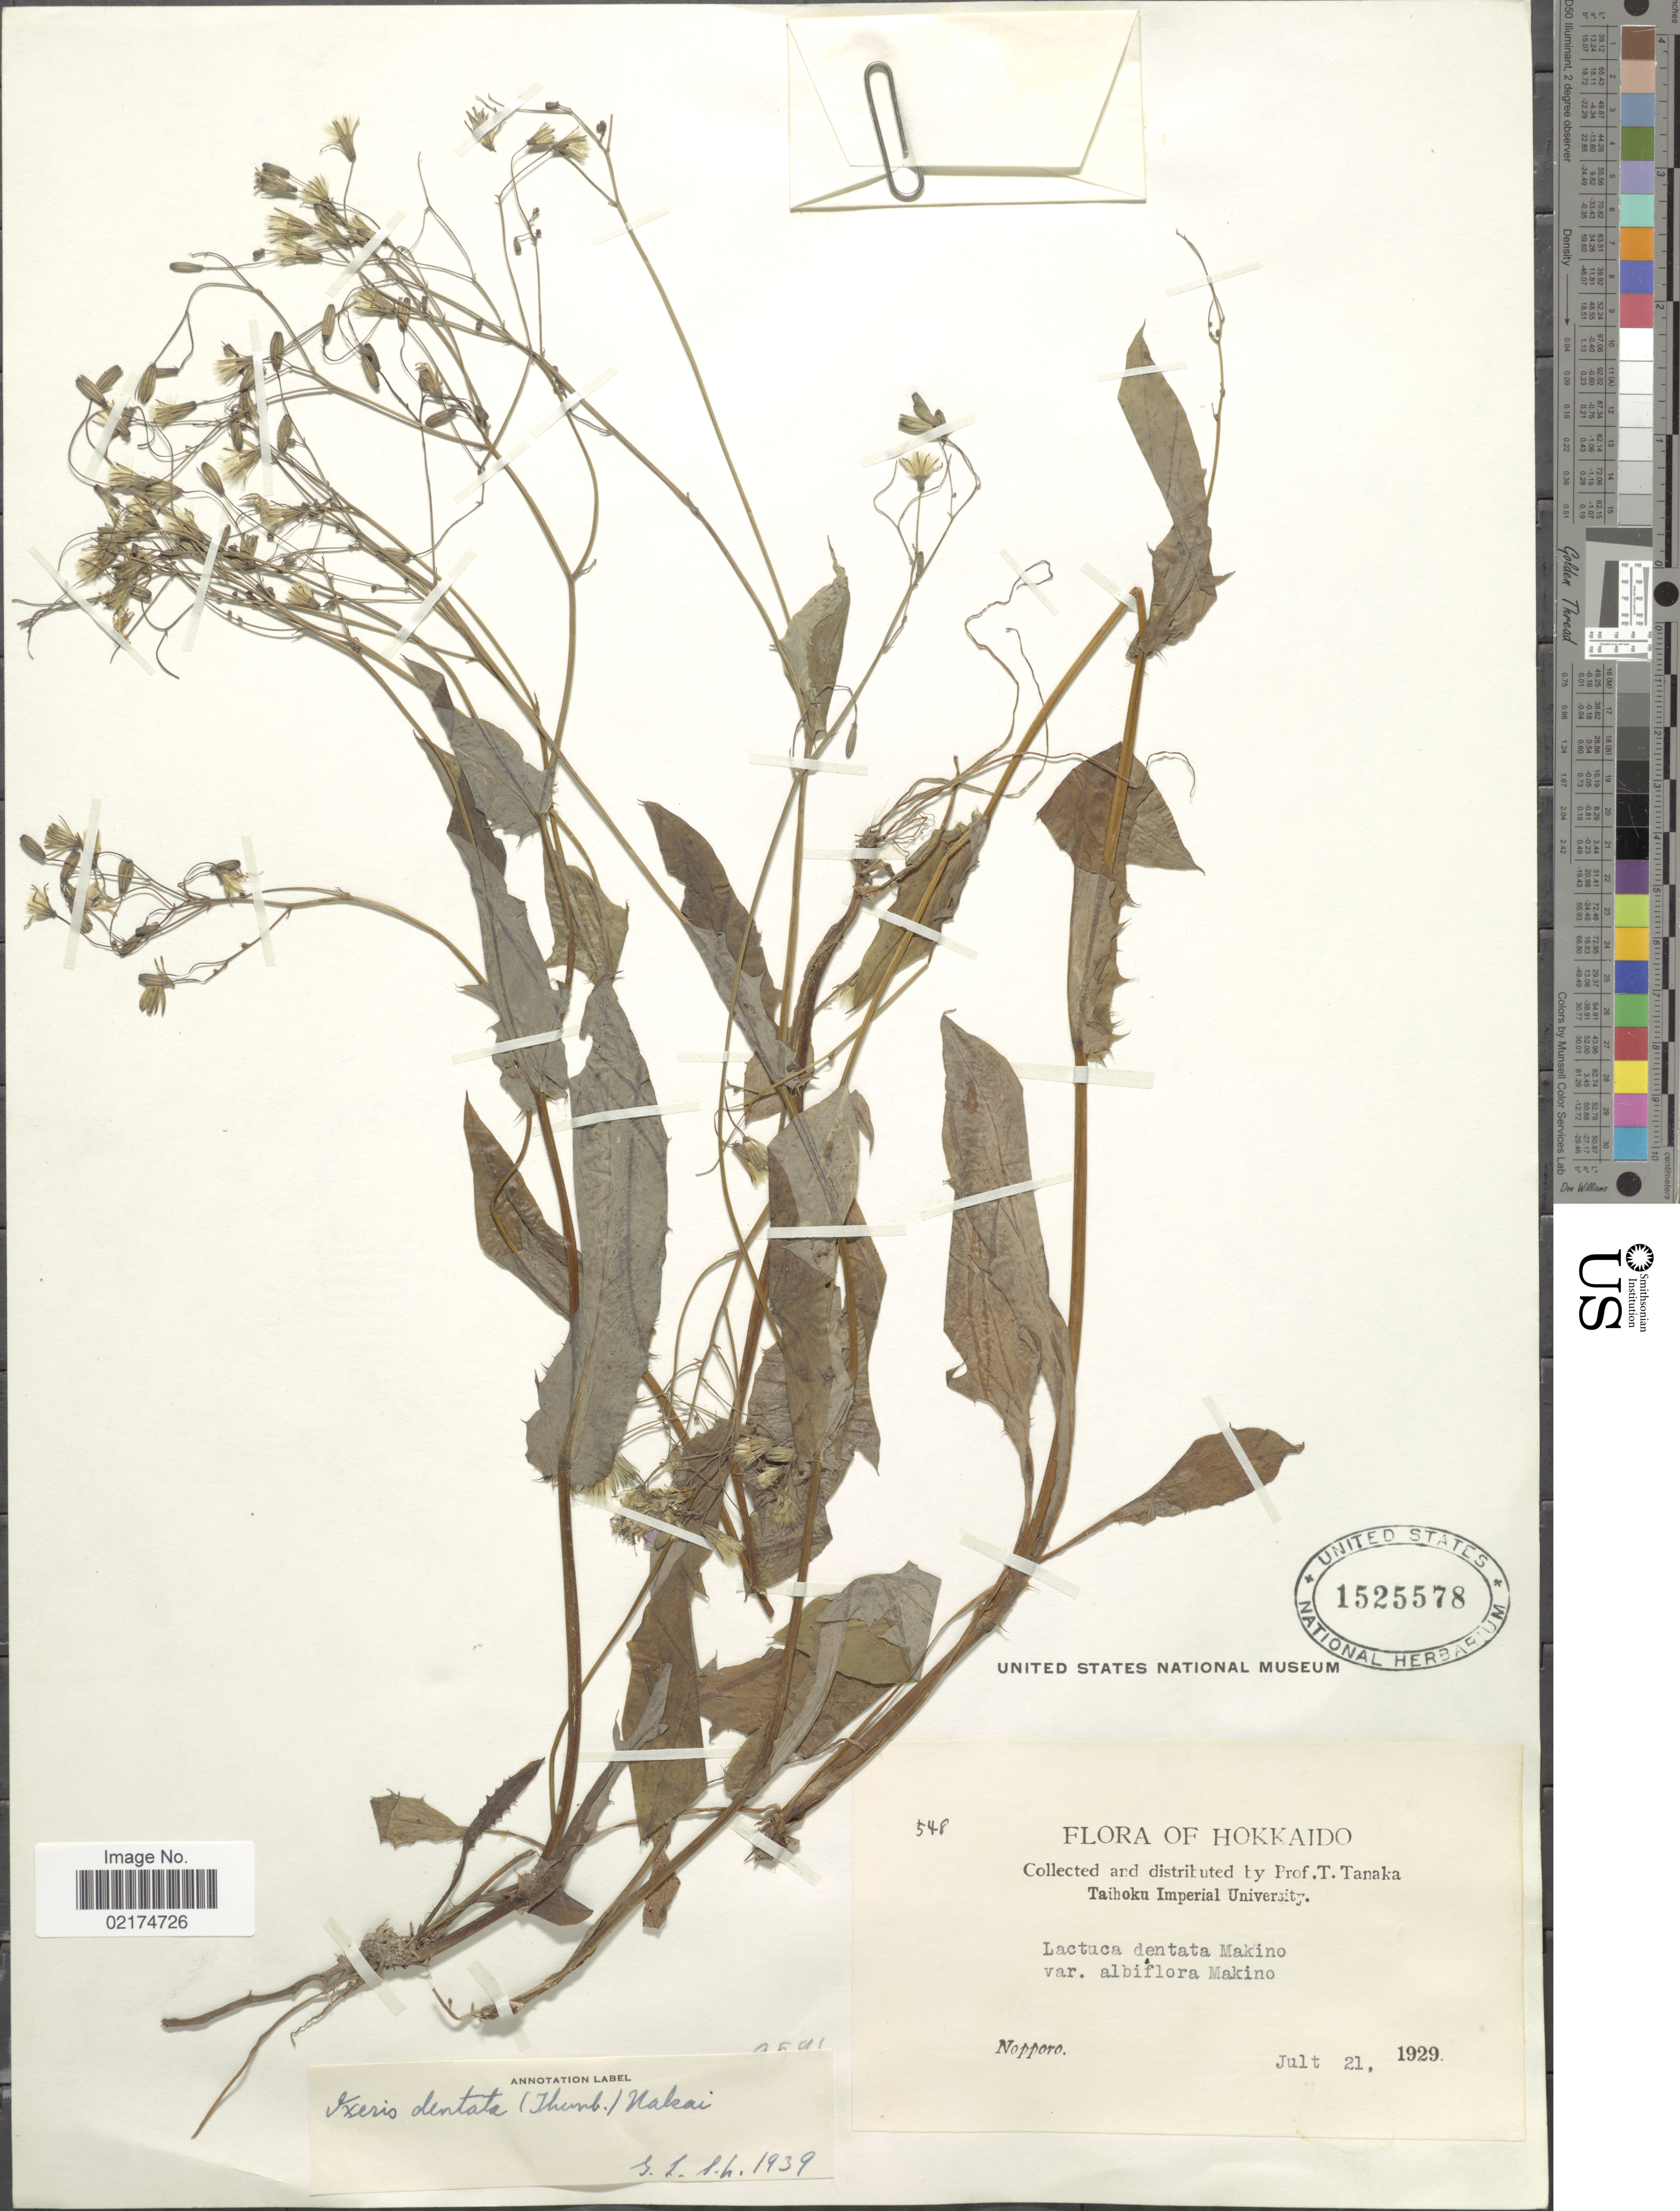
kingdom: Plantae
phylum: Tracheophyta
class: Magnoliopsida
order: Asterales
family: Asteraceae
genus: Ixeridium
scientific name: Ixeridium dentatum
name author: (Thunb.) Tzvelev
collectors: K. Tanaka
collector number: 548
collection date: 1929-07-21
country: Japan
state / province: Hokkaidō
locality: Nopporo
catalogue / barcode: US 1525578